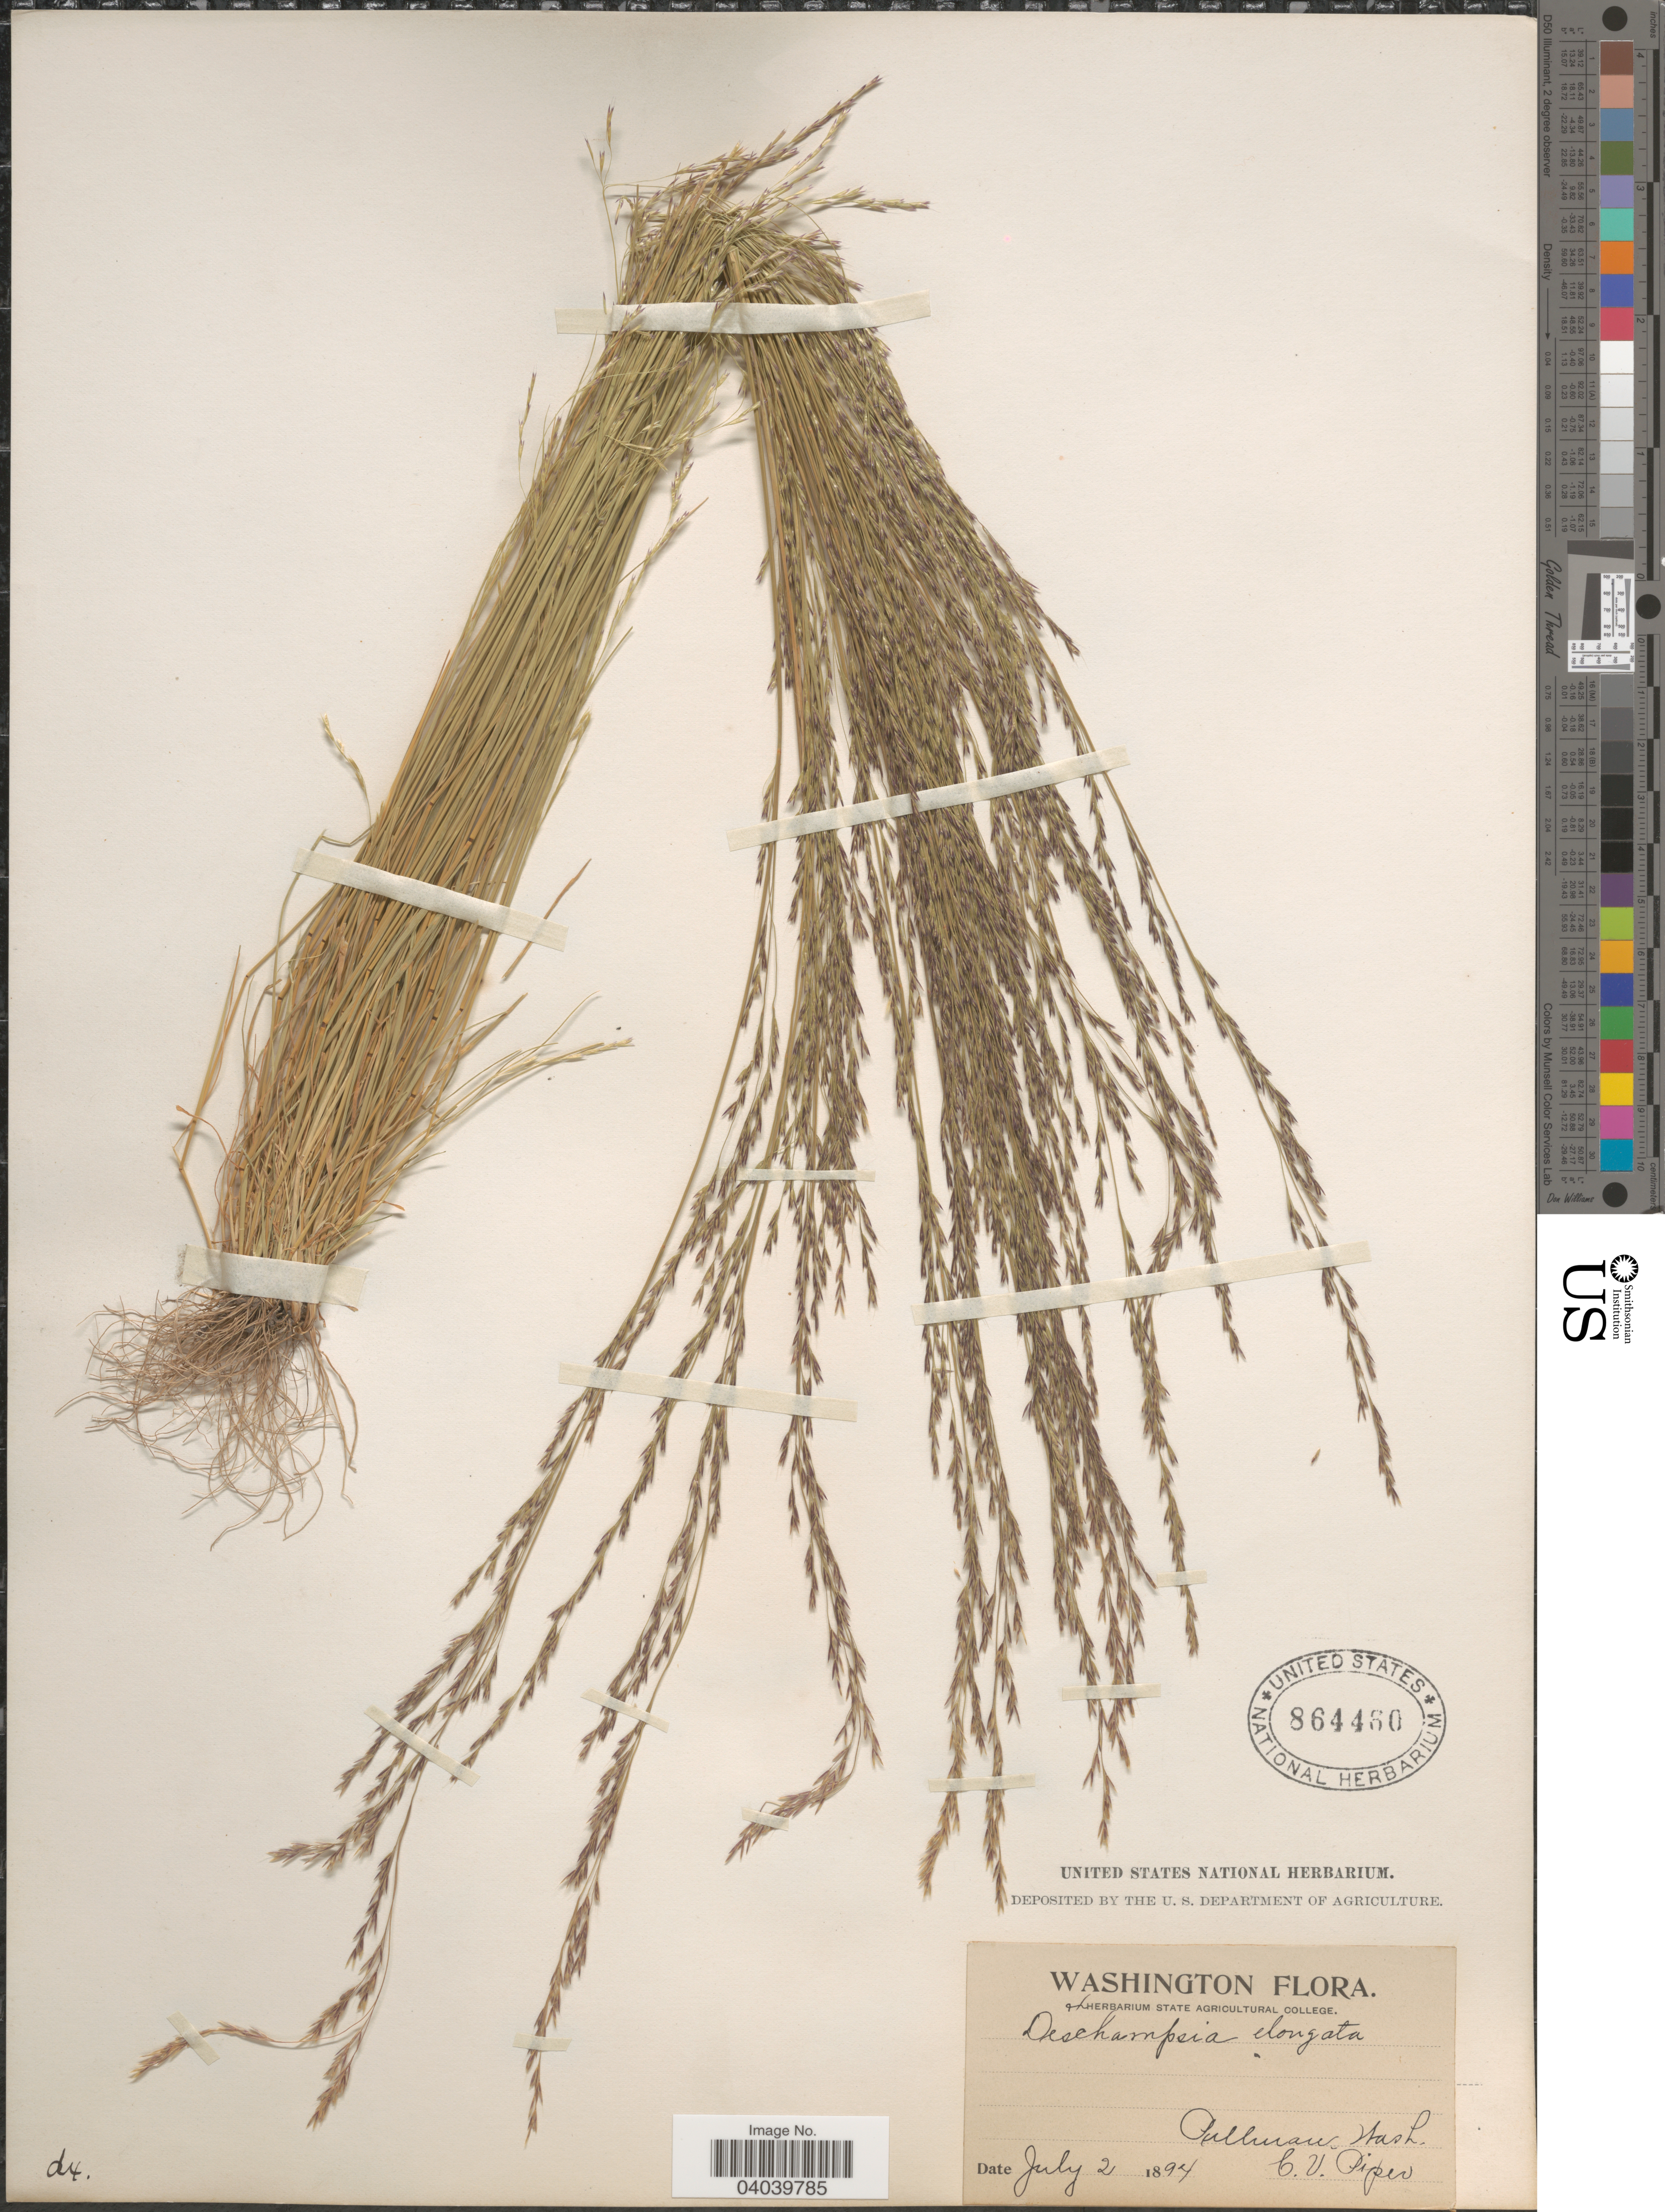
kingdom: Plantae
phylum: Tracheophyta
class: Liliopsida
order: Poales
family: Poaceae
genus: Deschampsia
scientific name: Deschampsia elongata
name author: (Hook.) Munro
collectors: C. V. Piper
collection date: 1894-07-02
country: United States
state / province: Washington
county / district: Whitman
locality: Pullman.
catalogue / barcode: US 864460